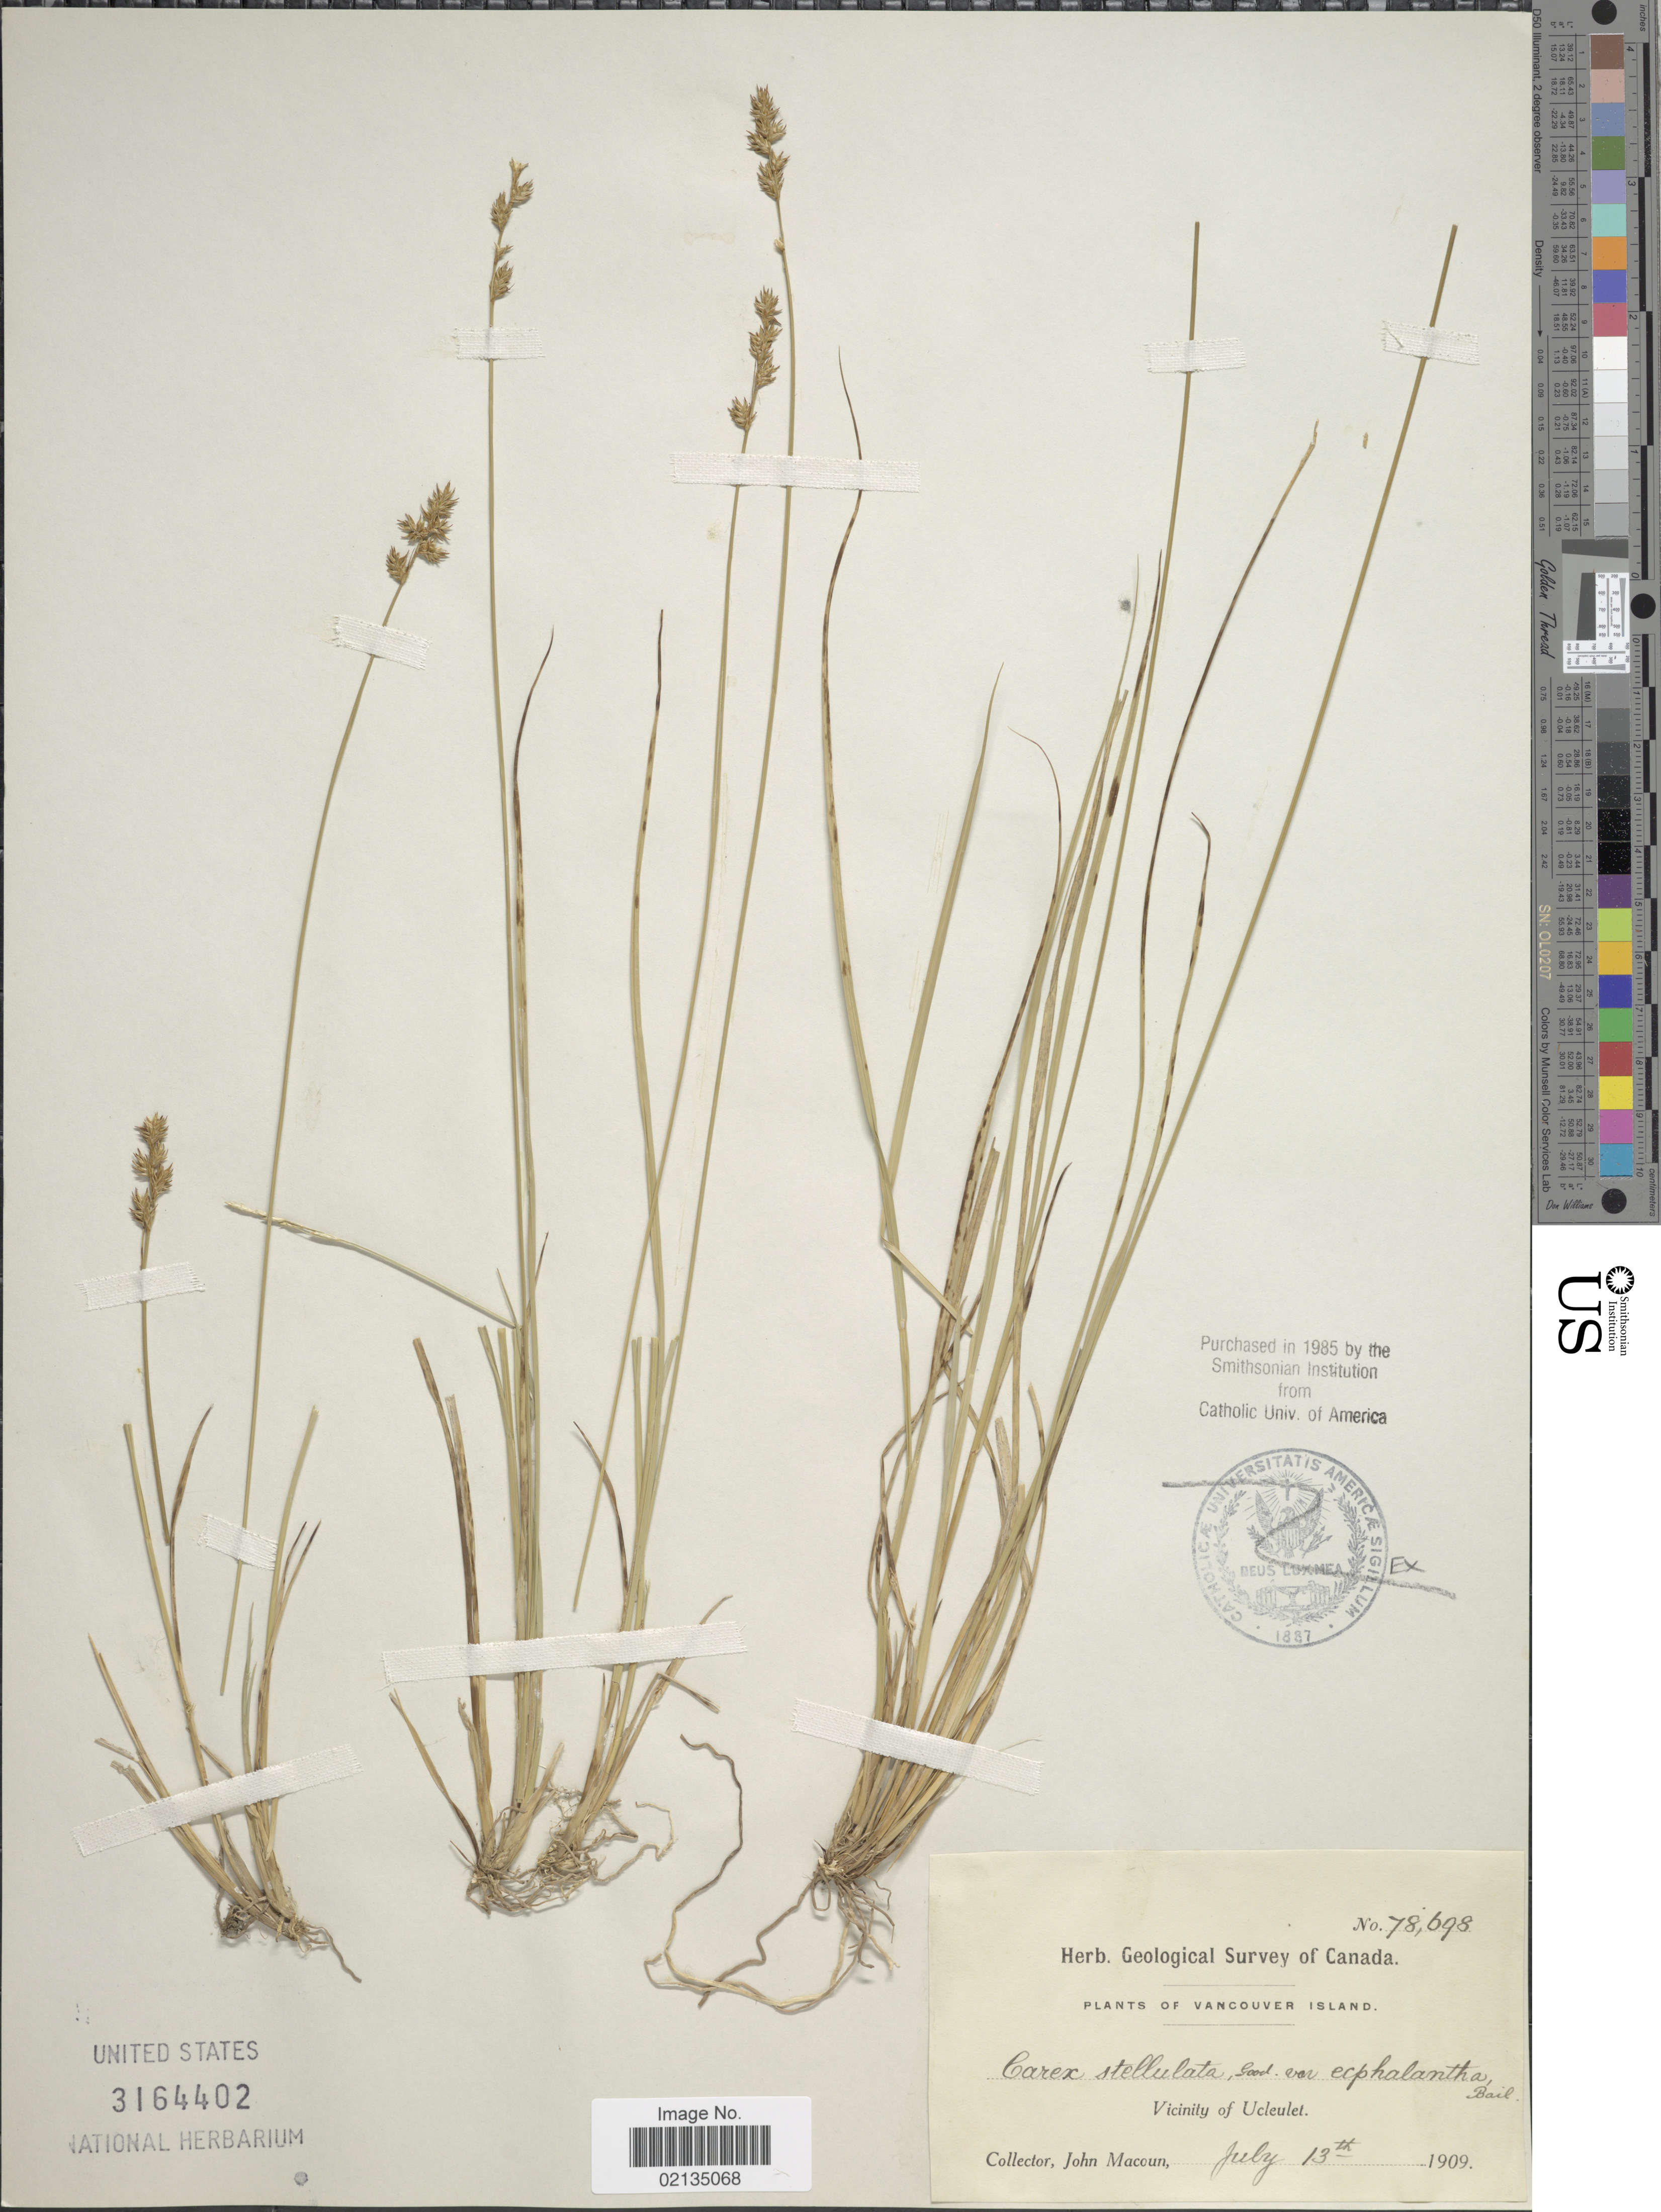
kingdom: Plantae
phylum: Tracheophyta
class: Liliopsida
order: Poales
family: Cyperaceae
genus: Carex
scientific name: Carex echinata subsp. echinata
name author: Murray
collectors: J. Macoun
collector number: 78698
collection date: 1909-07-13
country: Canada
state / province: British Columbia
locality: Vancouver Island, Vicinity of Ucleulet.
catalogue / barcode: US 3164402